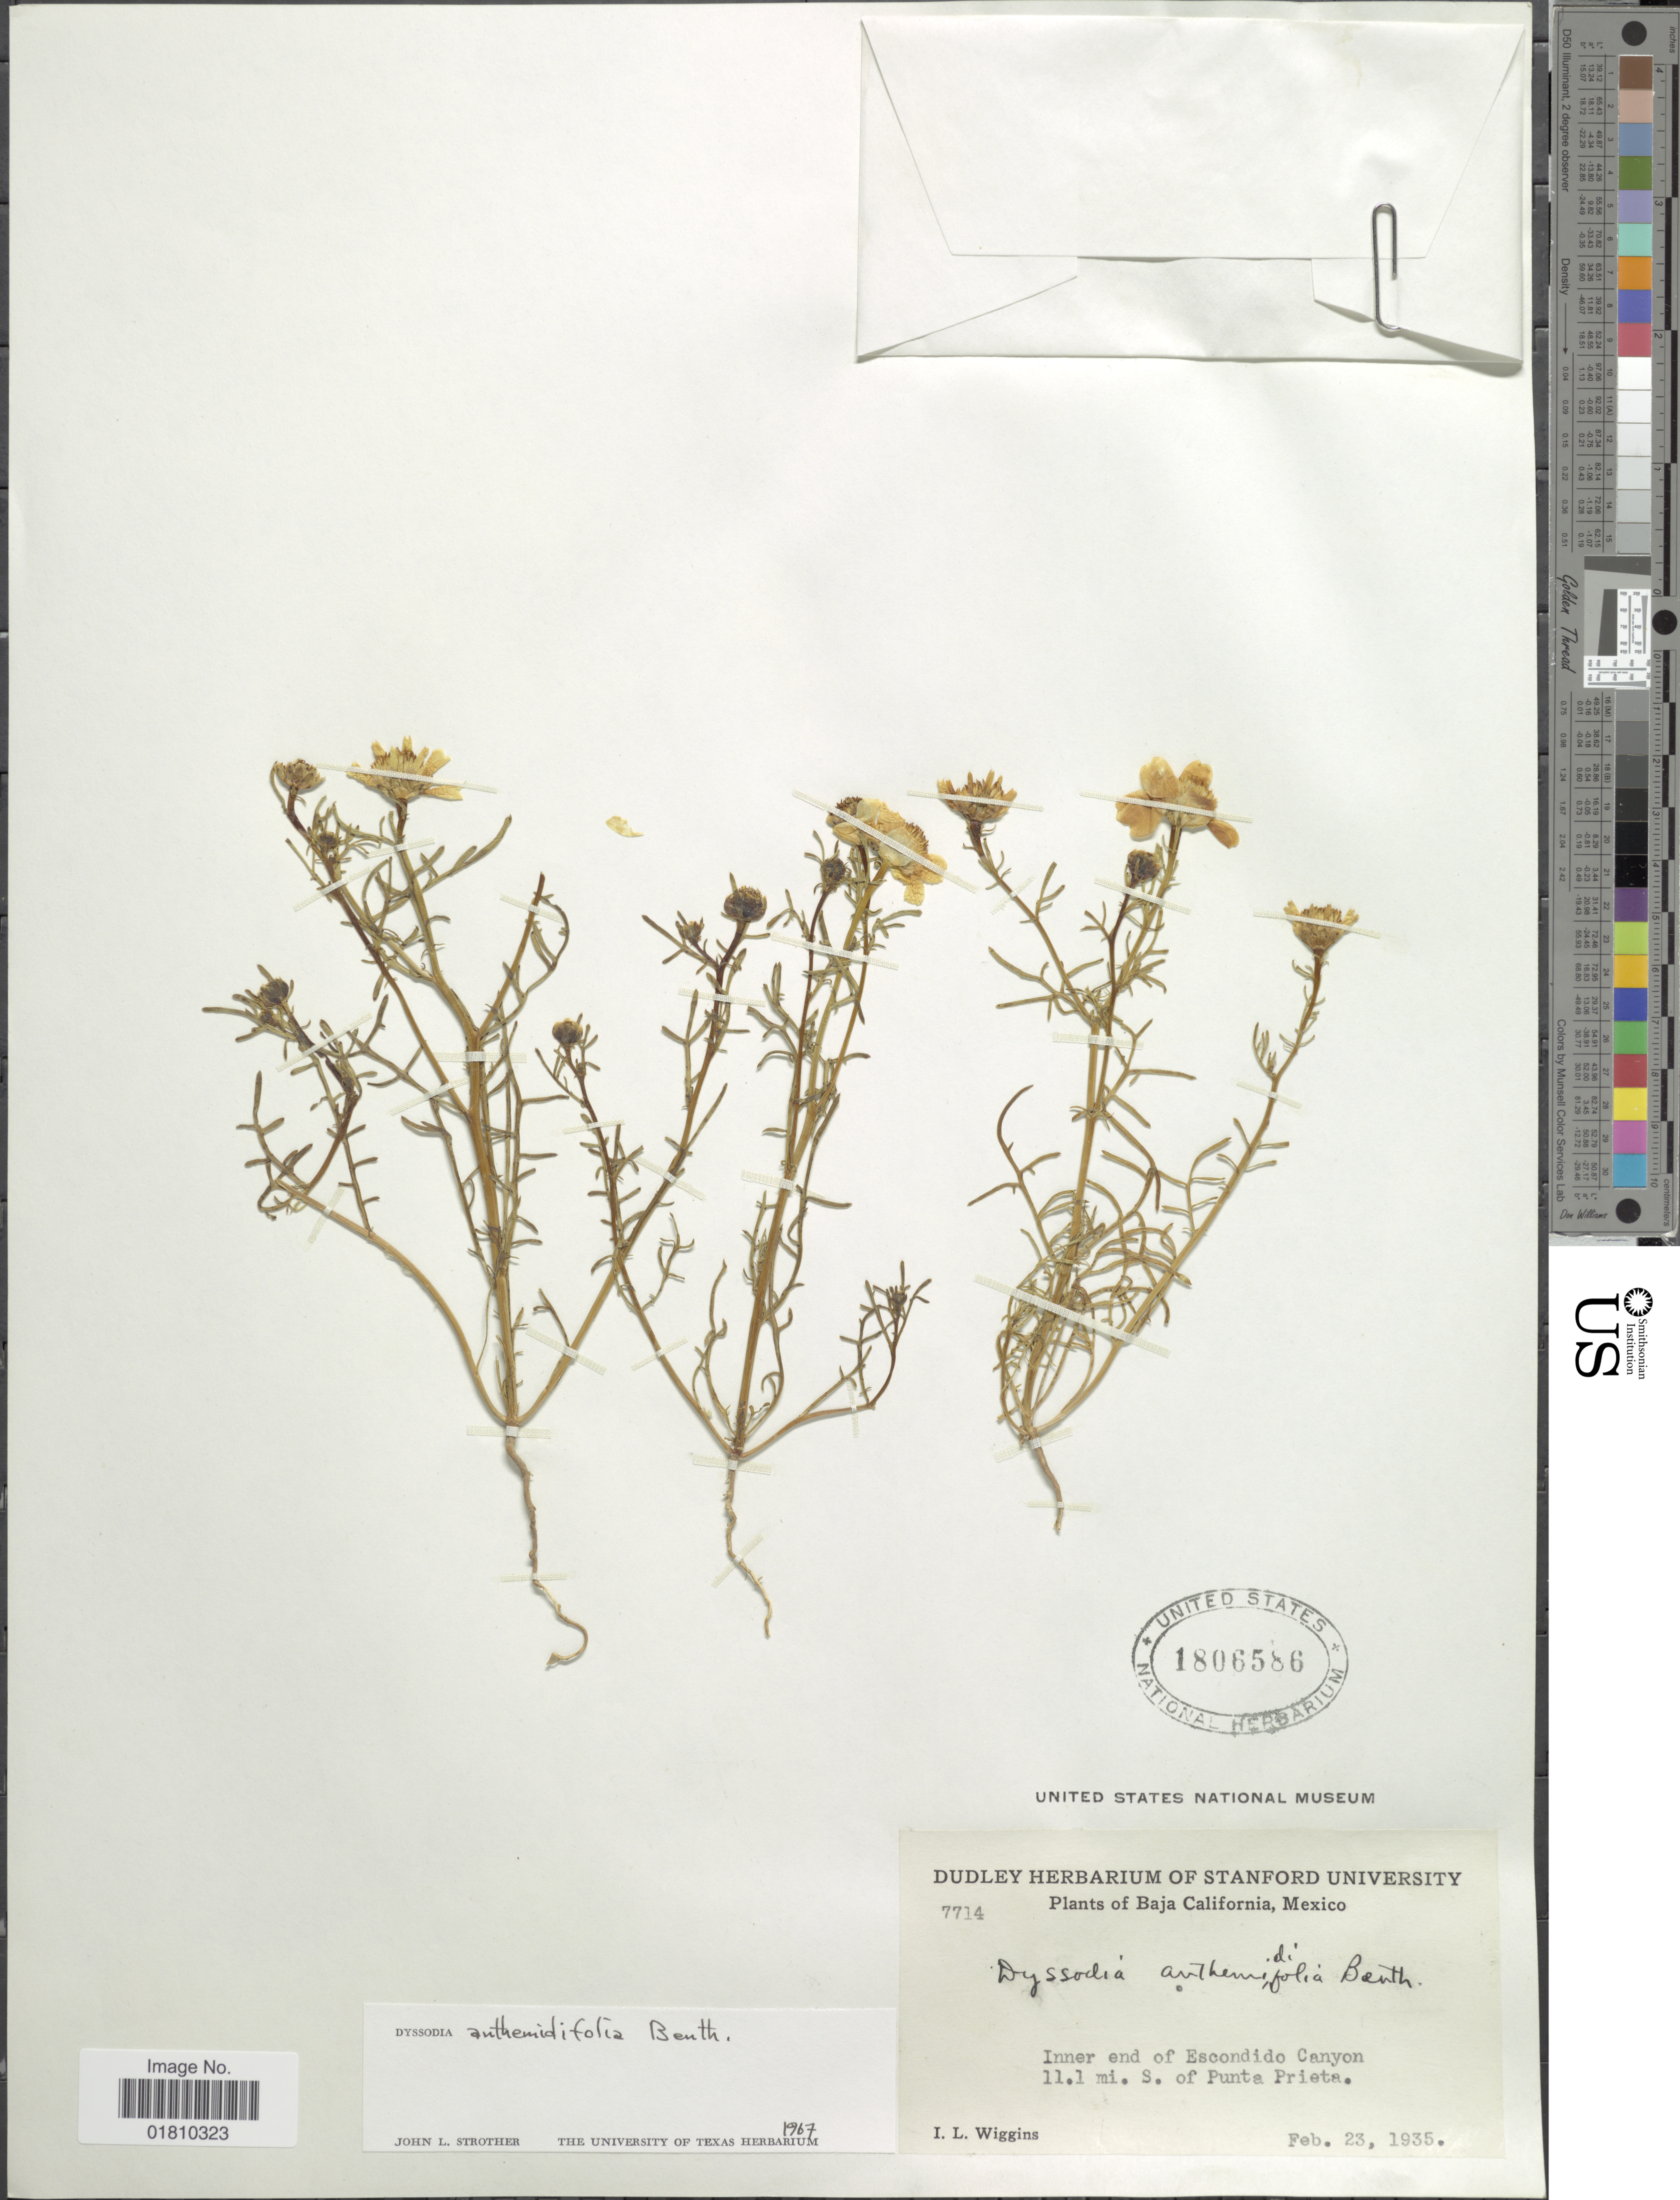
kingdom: Plantae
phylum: Tracheophyta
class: Magnoliopsida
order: Asterales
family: Asteraceae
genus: Boeberastrum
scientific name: Boeberastrum anthemidifolium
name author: Rydb.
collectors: I. L. Wiggins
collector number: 7714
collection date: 1935-02-23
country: Mexico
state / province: Baja California Norte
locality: Inner end of Escondido Canyon, 11.1 mi. S. of Punta Prieta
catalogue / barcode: US 1806586